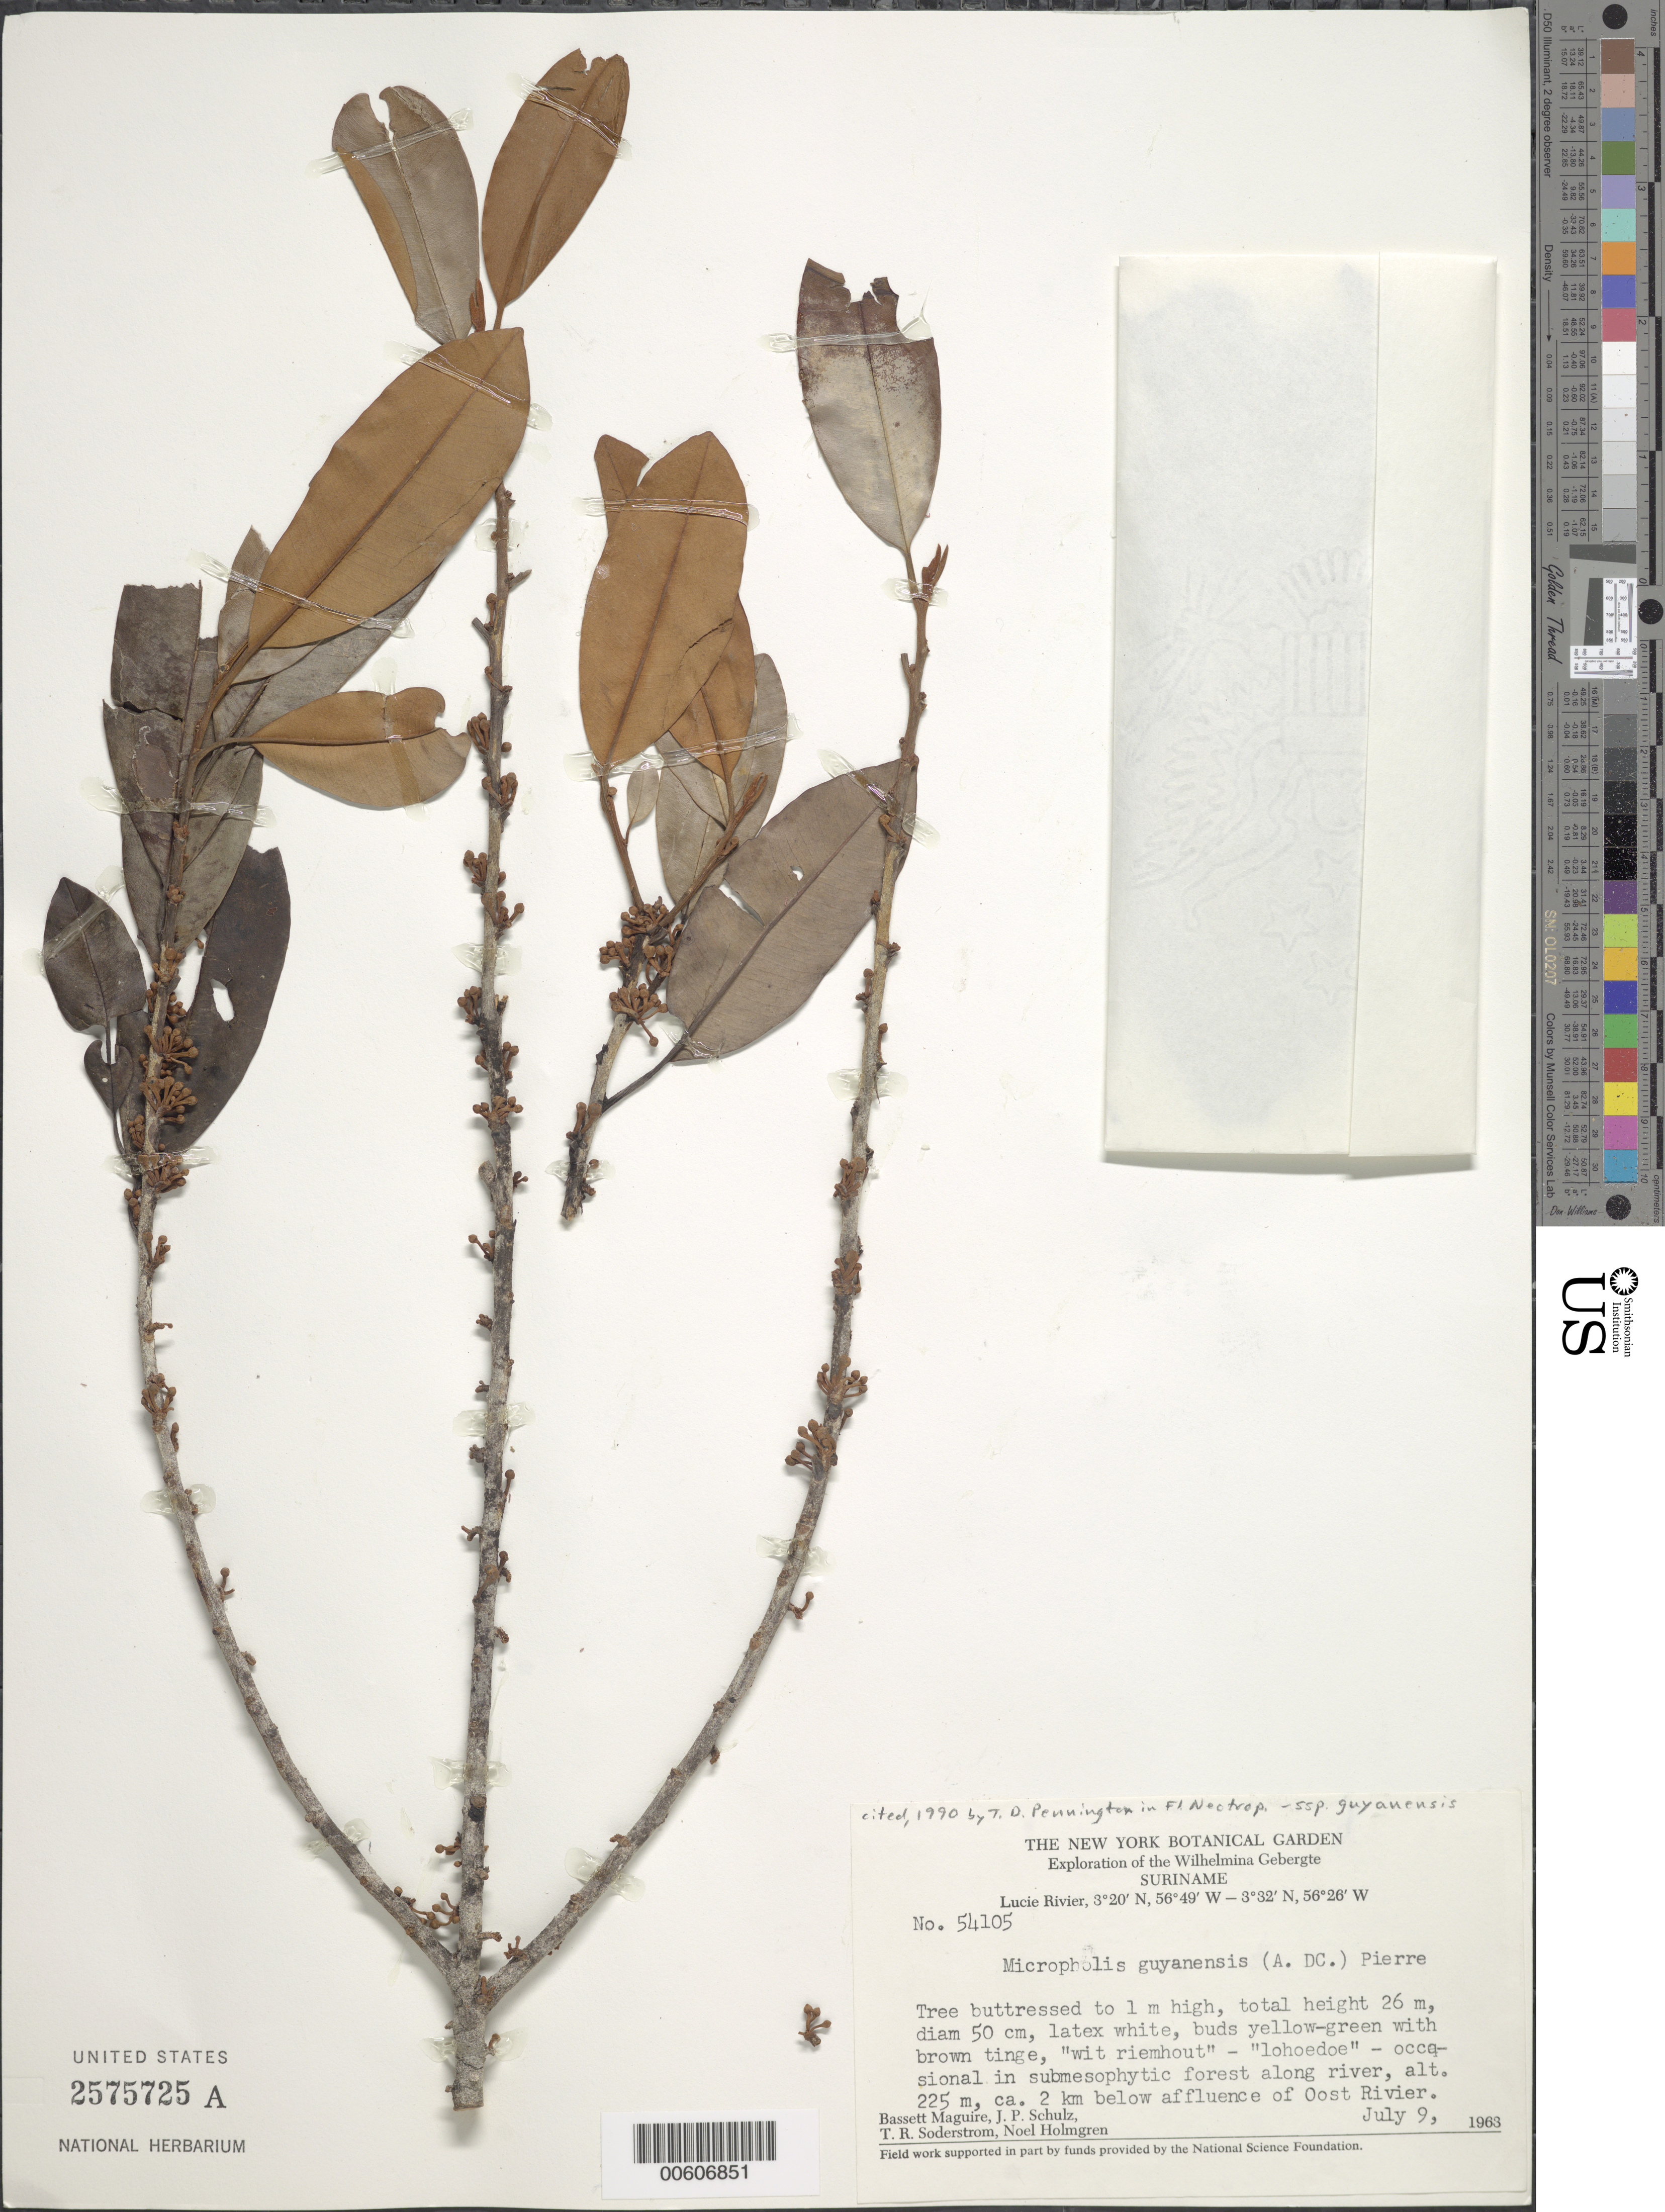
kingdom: Plantae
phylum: Tracheophyta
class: Magnoliopsida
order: Ericales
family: Sapotaceae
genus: Micropholis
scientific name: Micropholis guyanensis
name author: (A. DC.) Pierre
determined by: Pennington, T. D., (K)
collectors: B. Maguire, J. P. Schulz, T. R. Soderstrom & N. H. Holmgren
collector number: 54105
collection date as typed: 9-Jul-63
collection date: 1963-07-09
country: Suriname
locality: Lucie R., 2 km below confluence with Oost R., Wilhelmina Gebergte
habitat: Submesophytic forest along river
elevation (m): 225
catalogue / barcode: US 2575725A